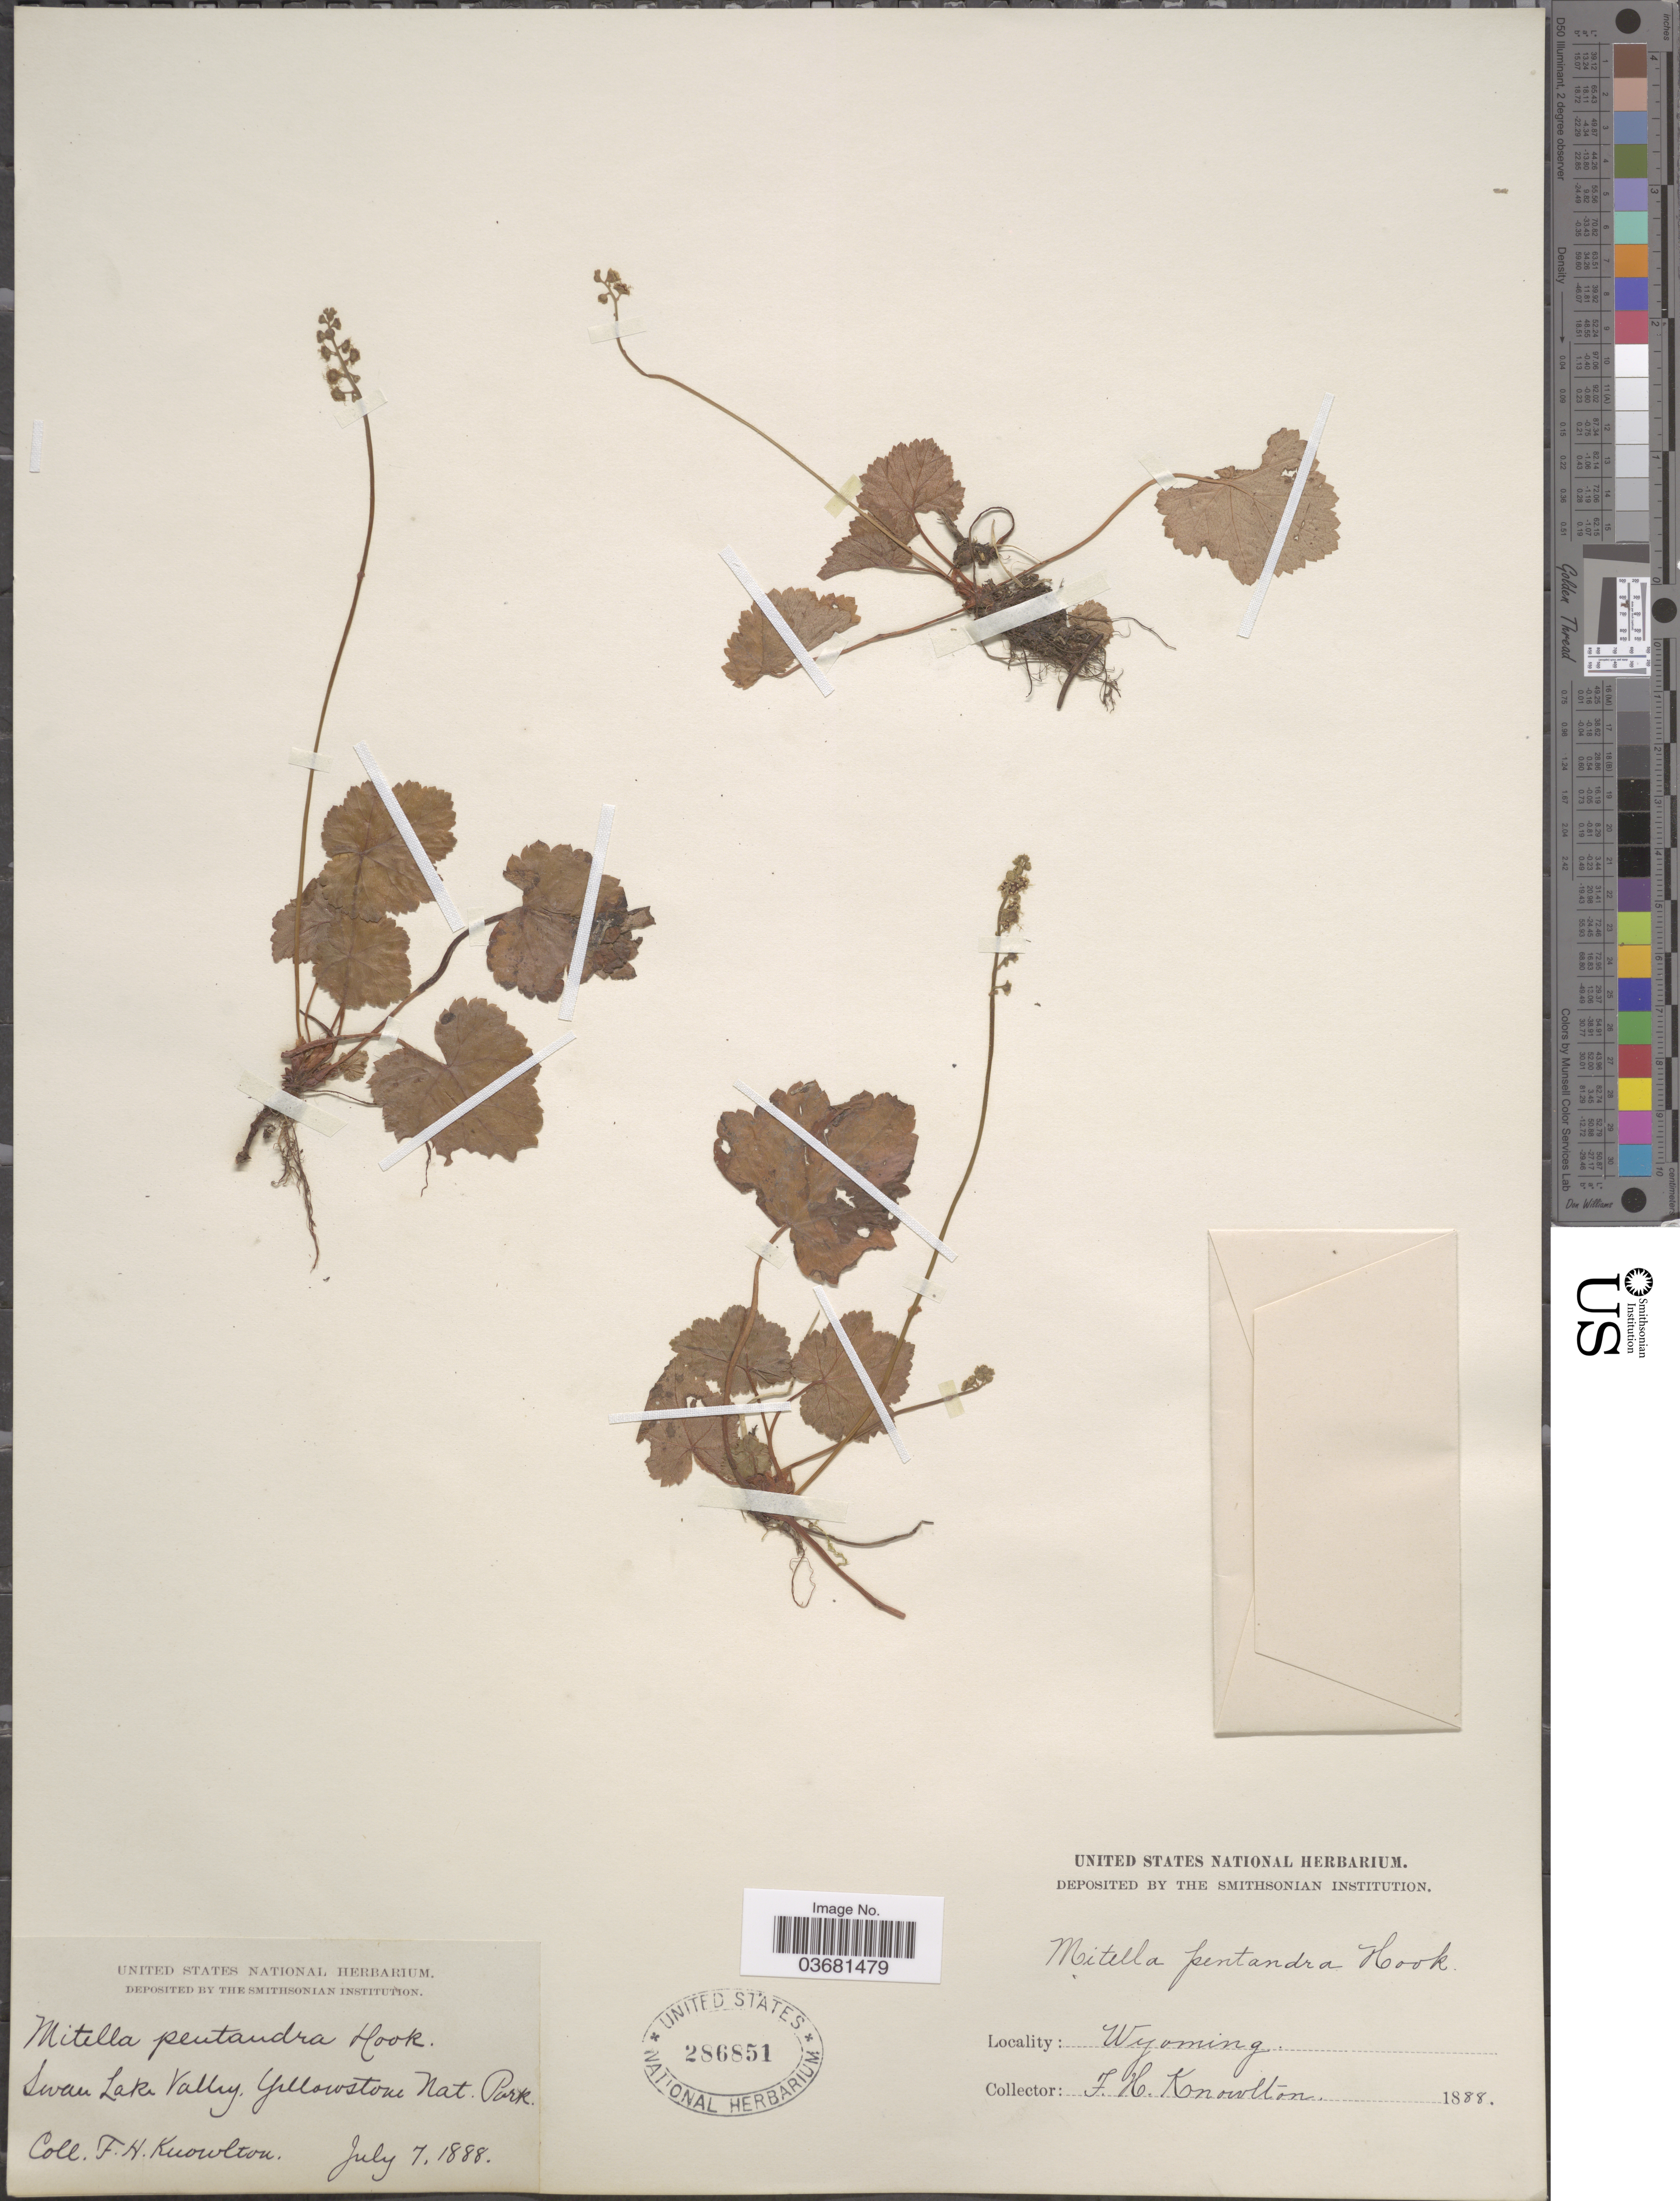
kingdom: Plantae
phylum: Tracheophyta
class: Magnoliopsida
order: Saxifragales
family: Saxifragaceae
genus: Mitella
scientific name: Mitella pentandra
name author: Hook.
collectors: F. H. Knowlton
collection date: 1888-07-07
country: United States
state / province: Wyoming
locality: Swan Lake Valley. Yellowstone Nat. Park.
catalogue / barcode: US 286851